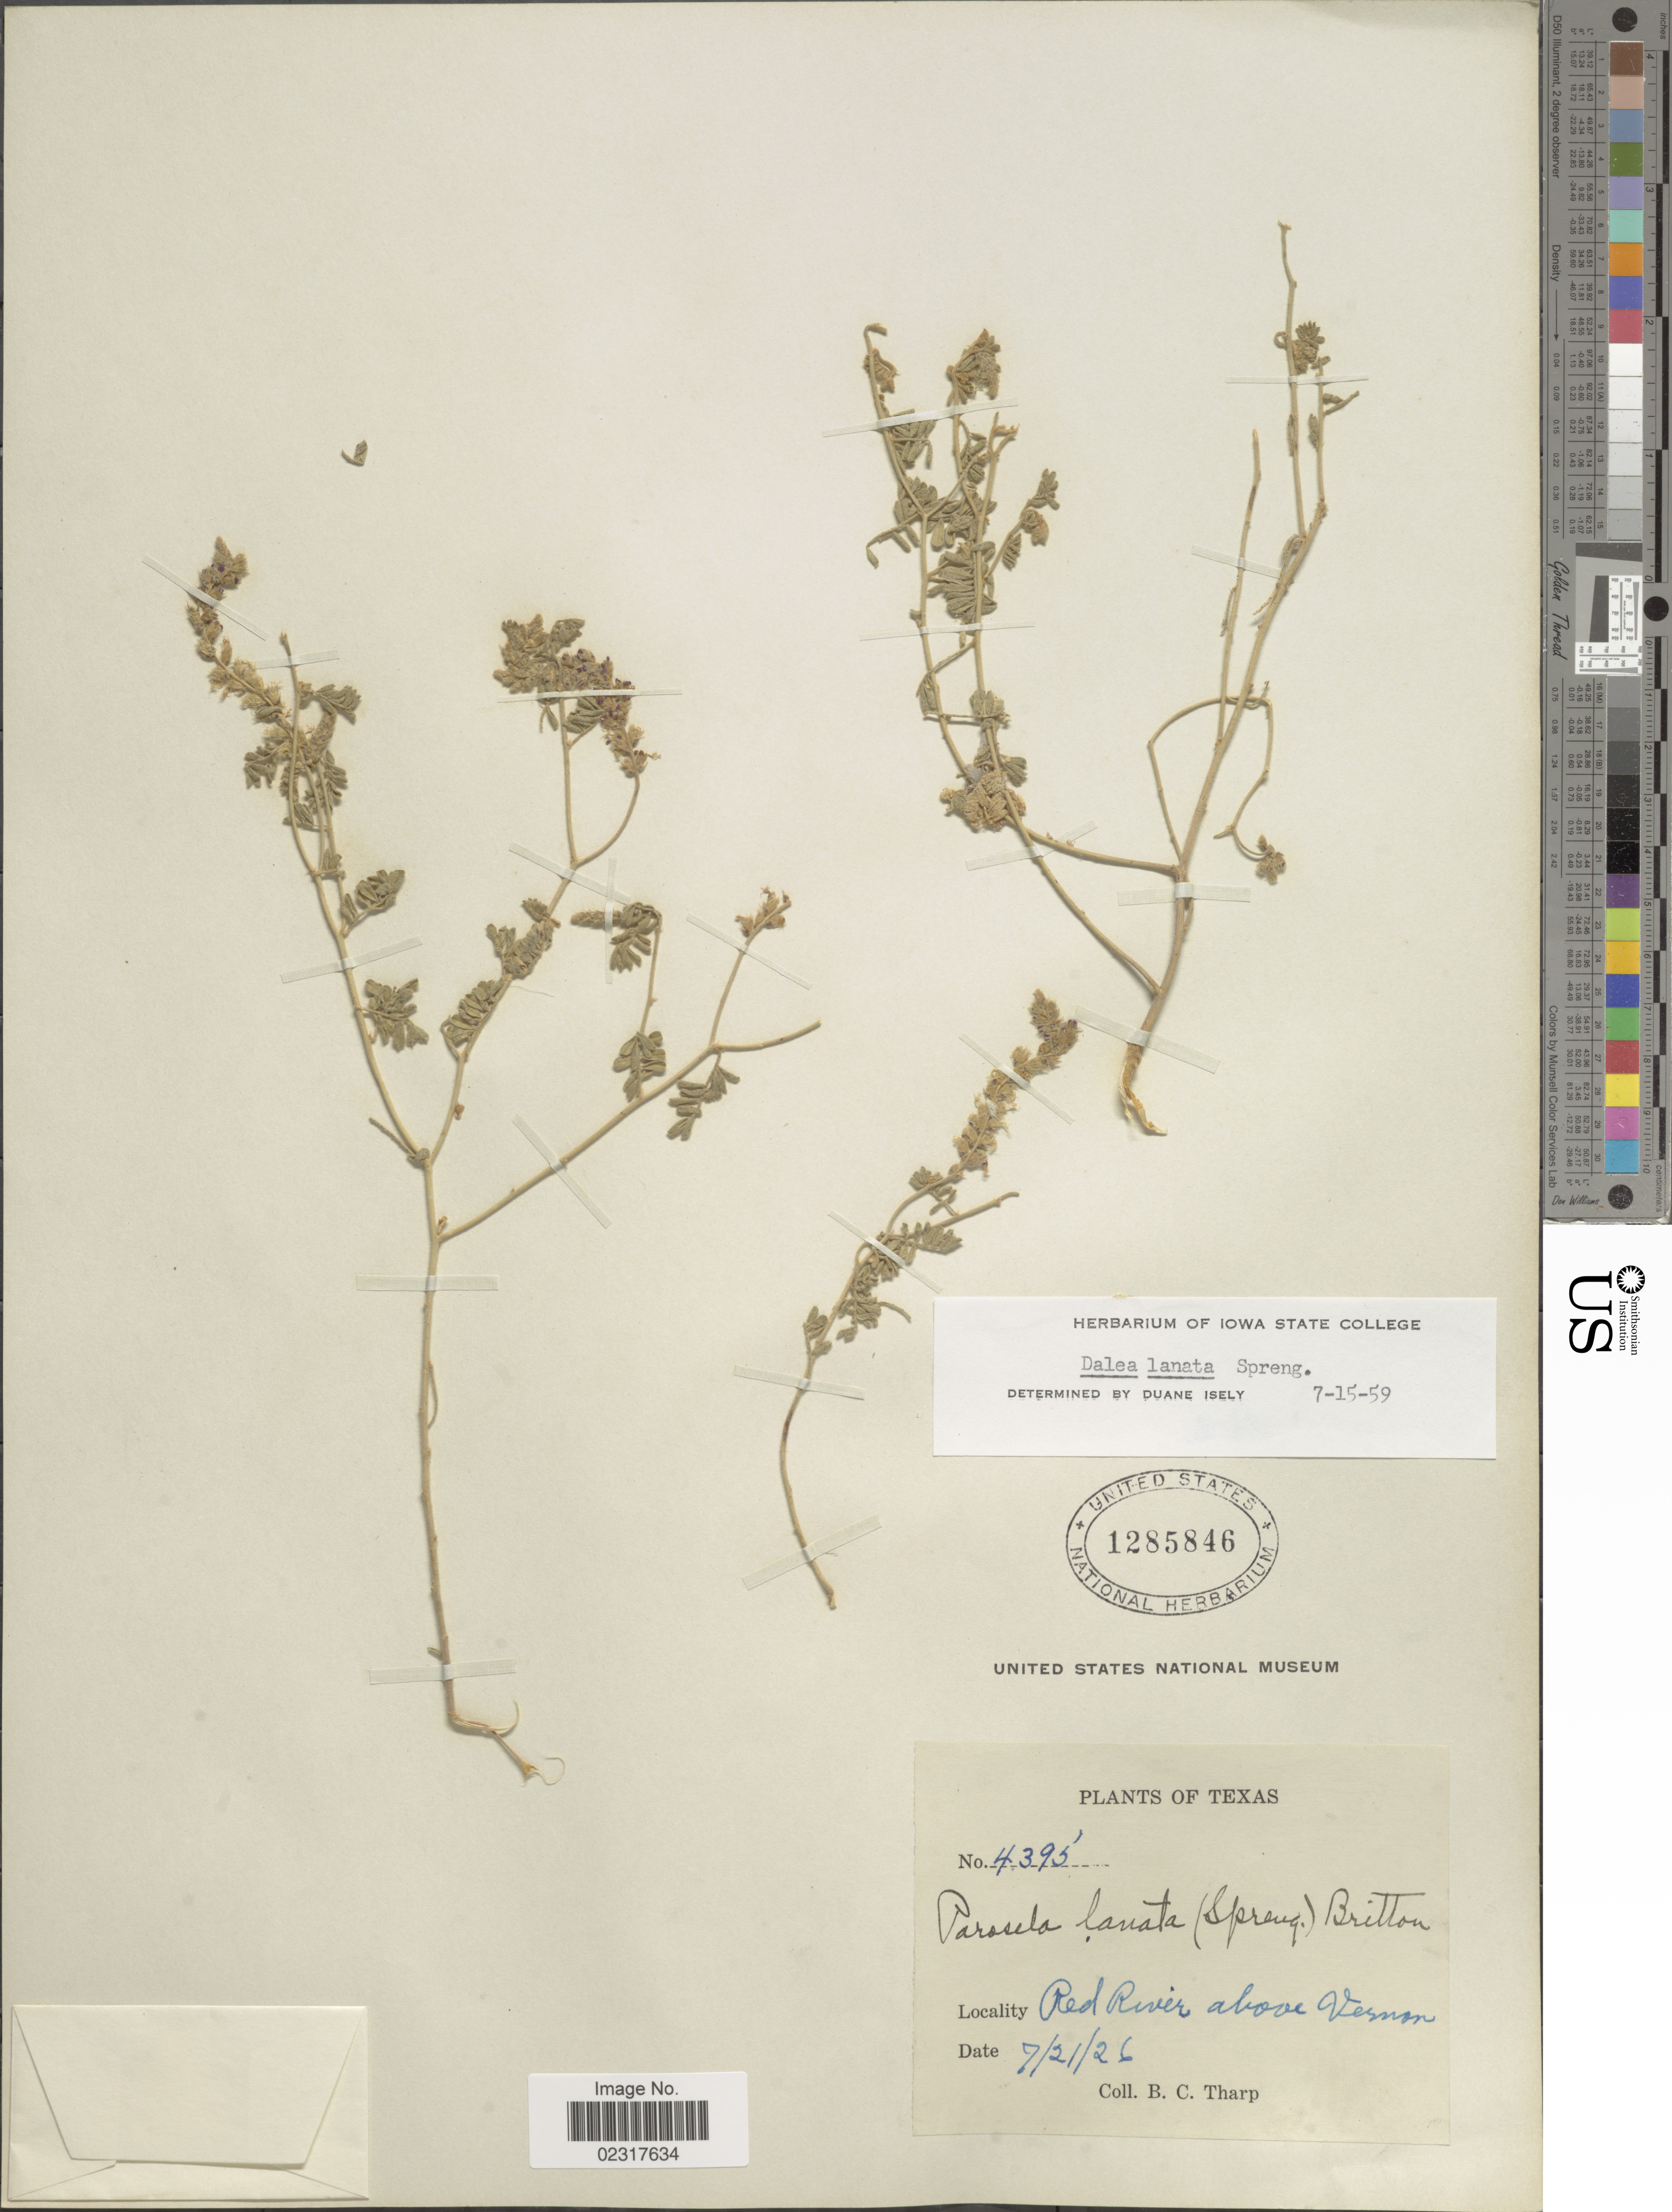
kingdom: Plantae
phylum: Tracheophyta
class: Magnoliopsida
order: Fabales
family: Fabaceae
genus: Dalea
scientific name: Dalea lanata var. lanata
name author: Spreng.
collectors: B. C. Tharp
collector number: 4395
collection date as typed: Transcribed d/m/y: 21/7/26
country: United States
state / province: Texas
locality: Red River above Vernon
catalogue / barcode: US 1285846